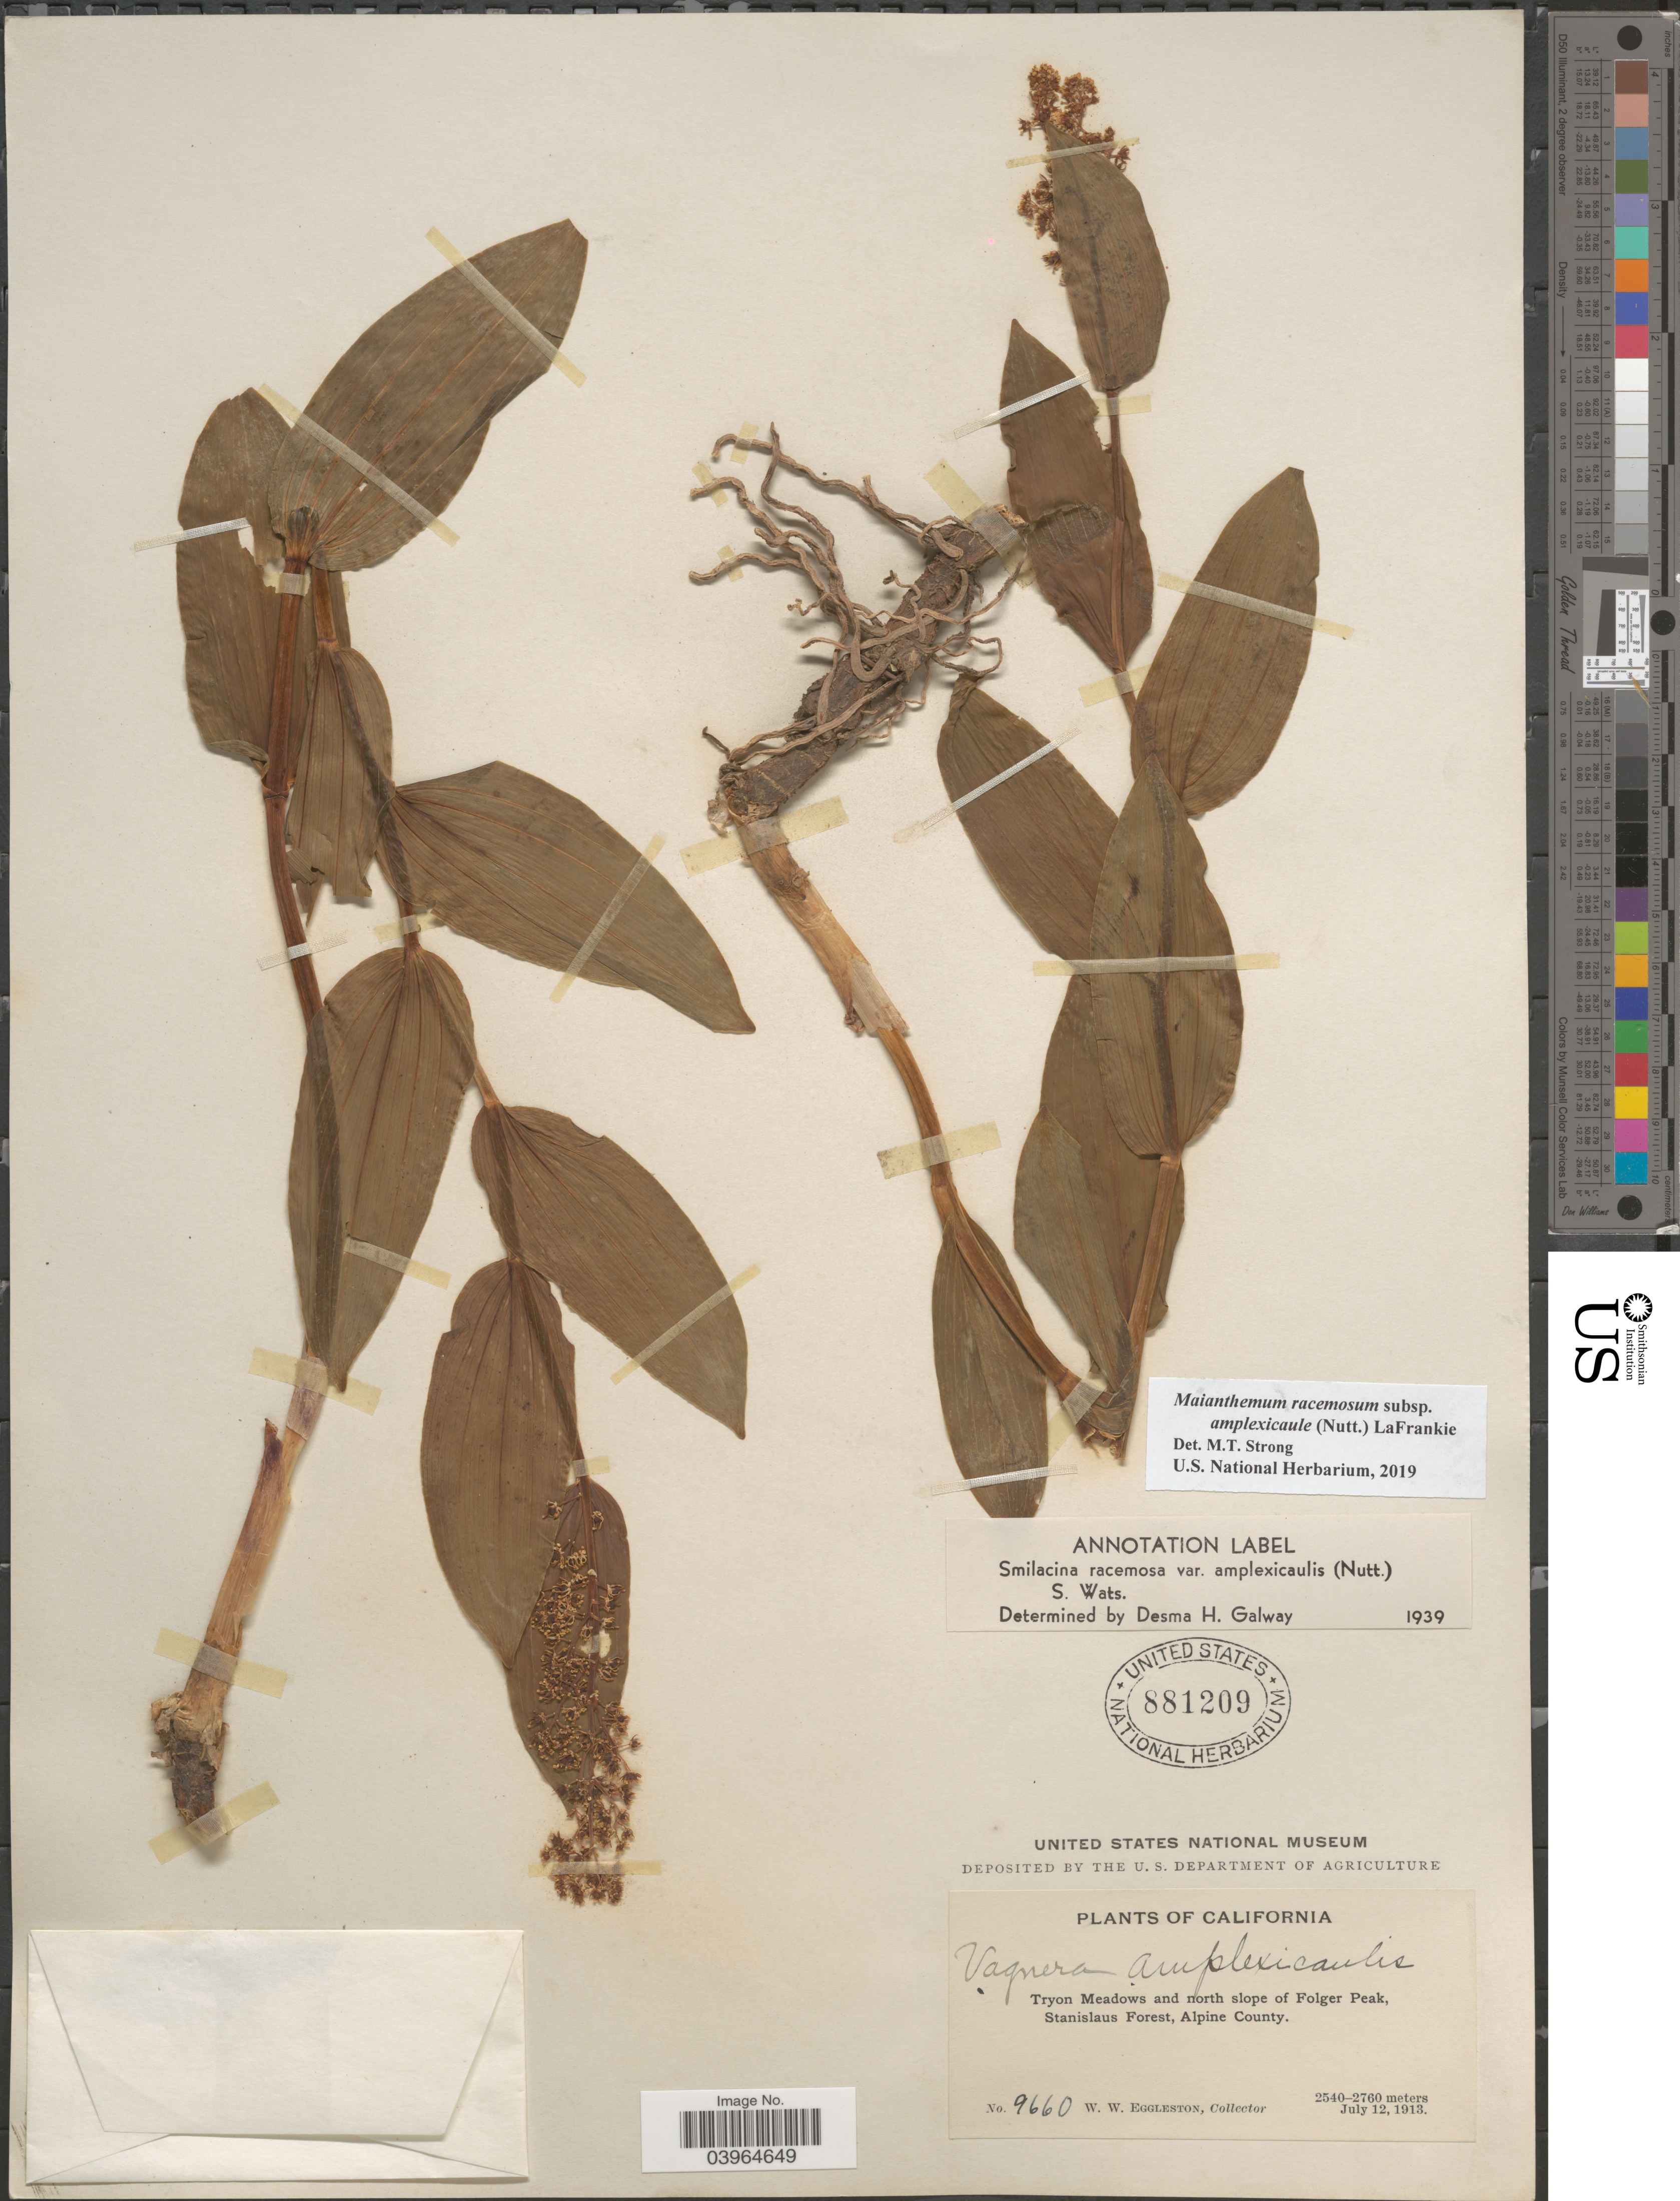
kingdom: Plantae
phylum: Tracheophyta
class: Liliopsida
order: Asparagales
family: Asparagaceae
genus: Maianthemum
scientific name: Maianthemum racemosum subsp. amplexicaule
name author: (Nutt.) LaFrankie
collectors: W. W. Eggleston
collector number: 9660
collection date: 1913-07-12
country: United States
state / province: California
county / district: Alpine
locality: Tyron Meadows and north slope of Folger Peak, Stanislaus Forest, Alpine County.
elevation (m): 2540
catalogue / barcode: US 881209